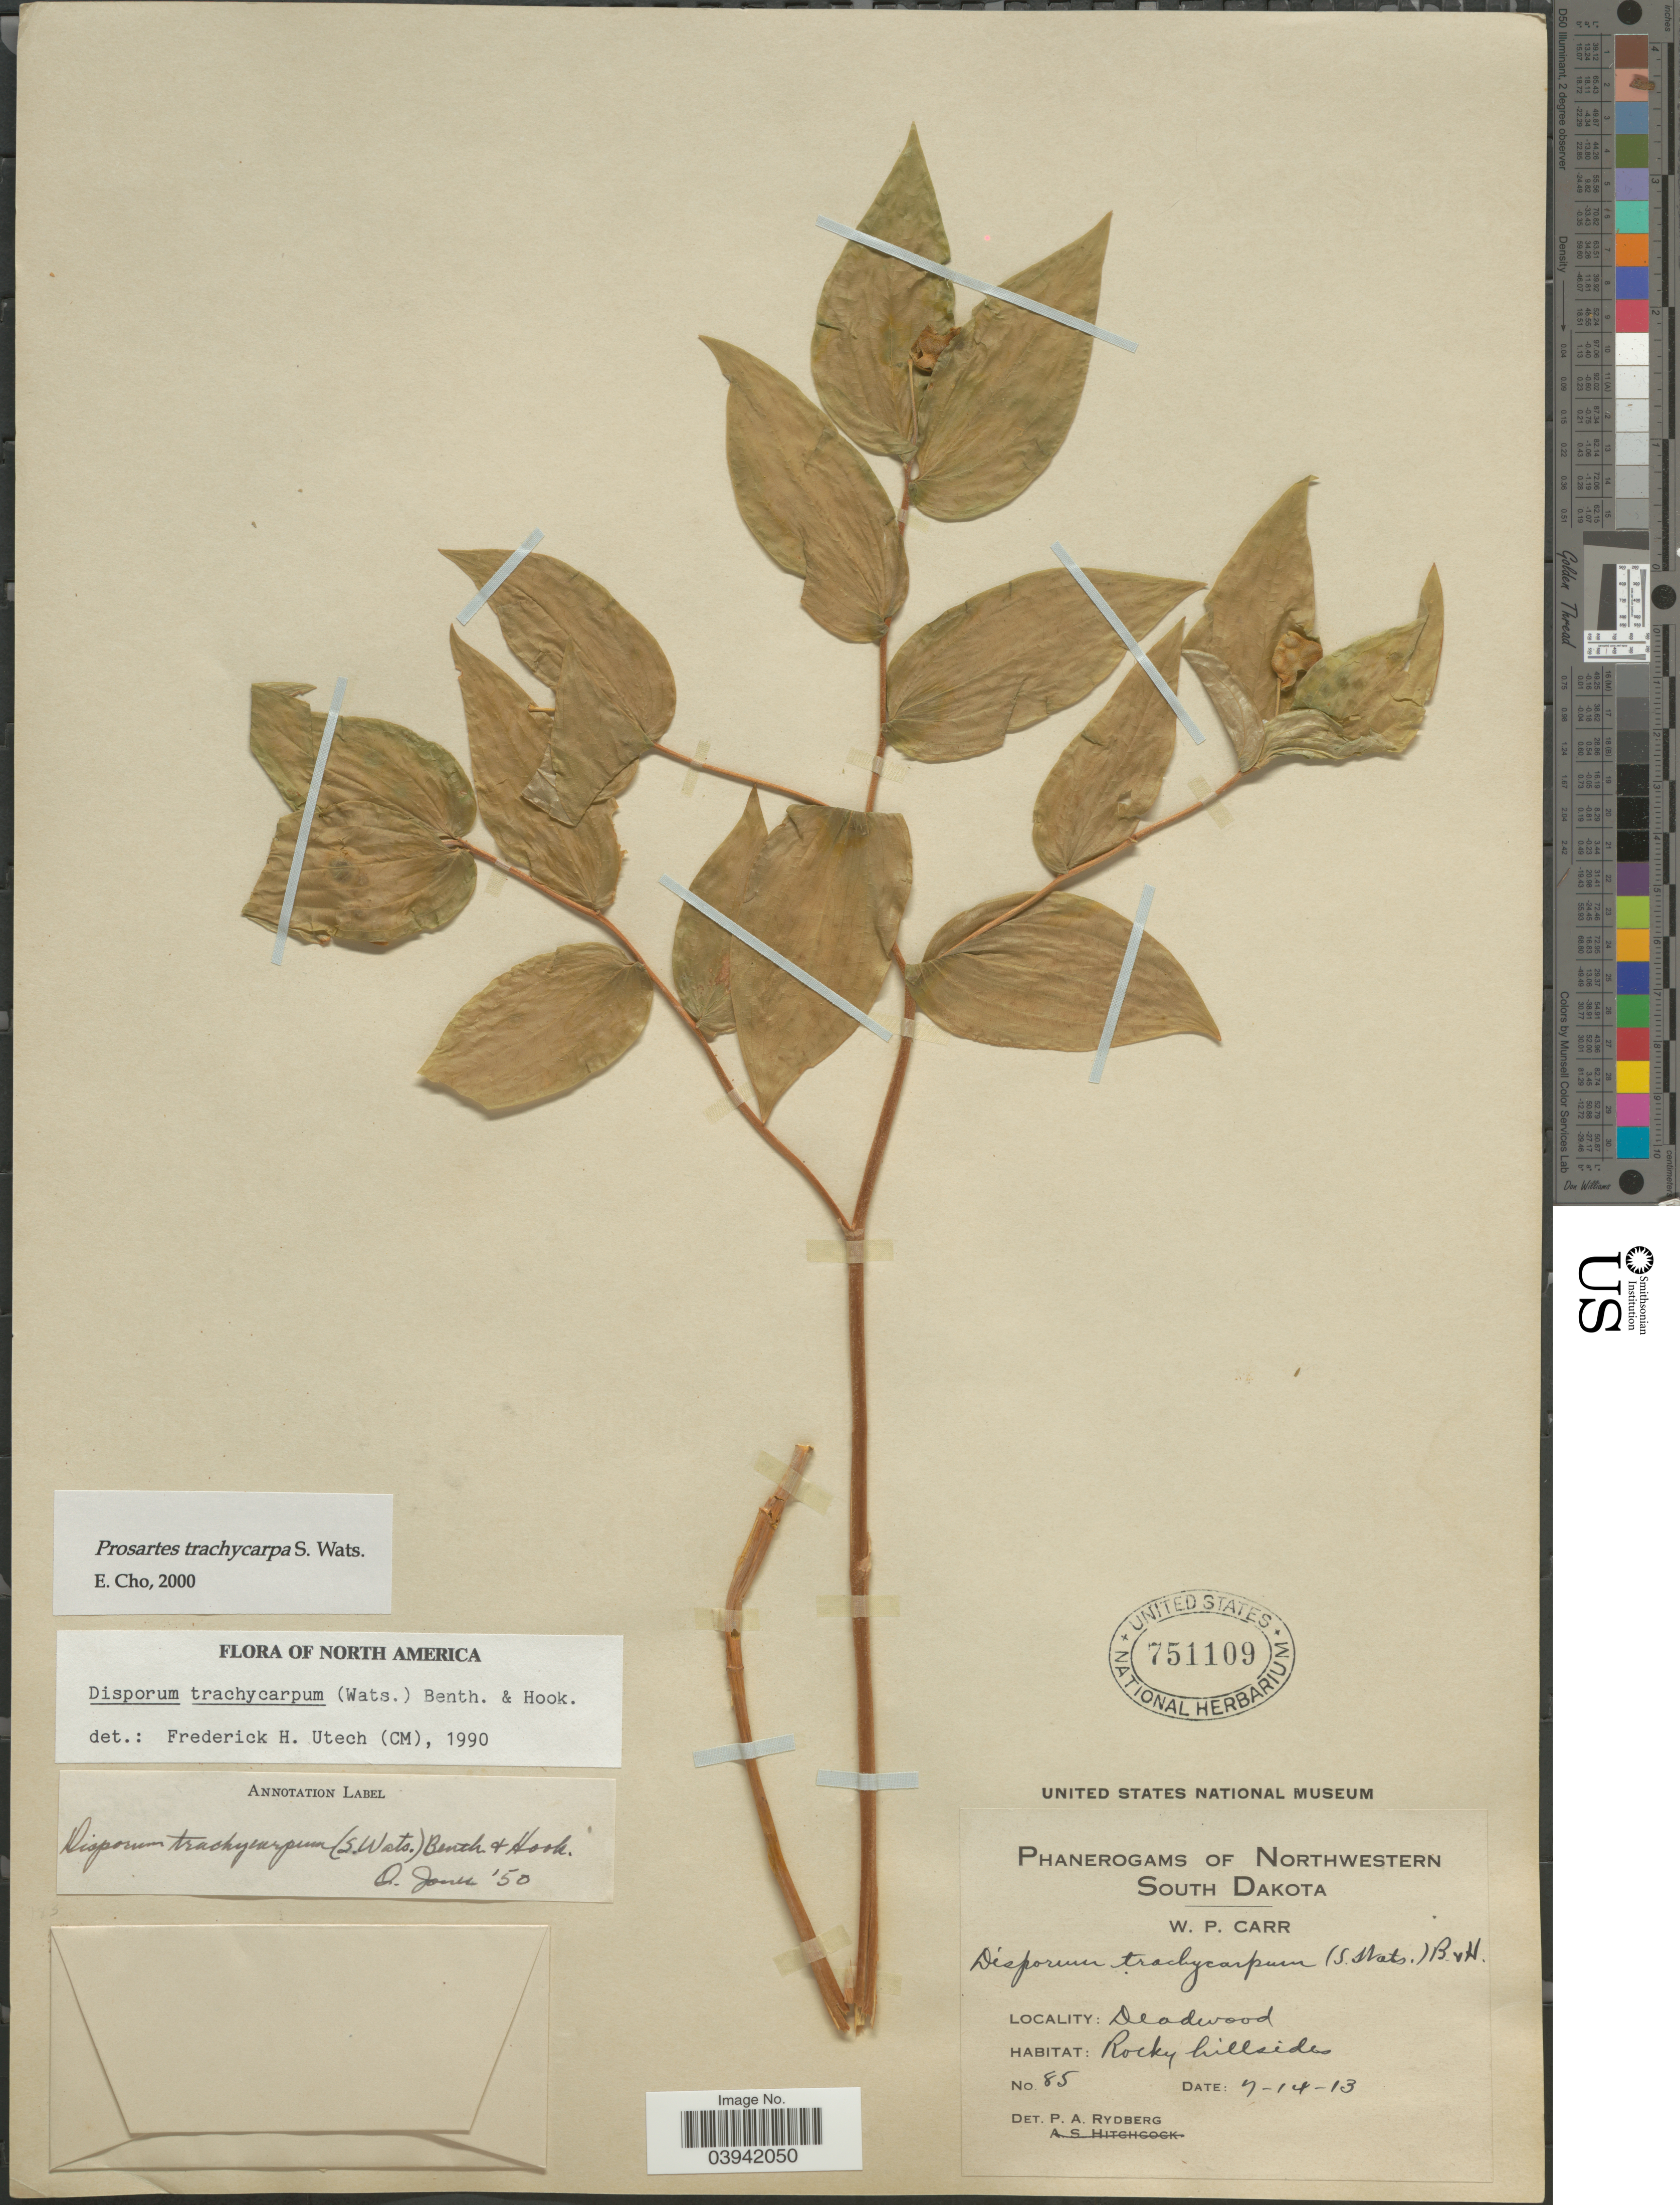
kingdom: Plantae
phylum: Tracheophyta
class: Liliopsida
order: Liliales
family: Liliaceae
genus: Prosartes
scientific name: Prosartes trachycarpa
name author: S. Watson in C. King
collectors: W. Carr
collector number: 85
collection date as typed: Transcribed d/m/y: 14/7/13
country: United States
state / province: South Dakota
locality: Northwestern South Dakota. Deadwood. Rocky hillsides.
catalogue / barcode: US 751109